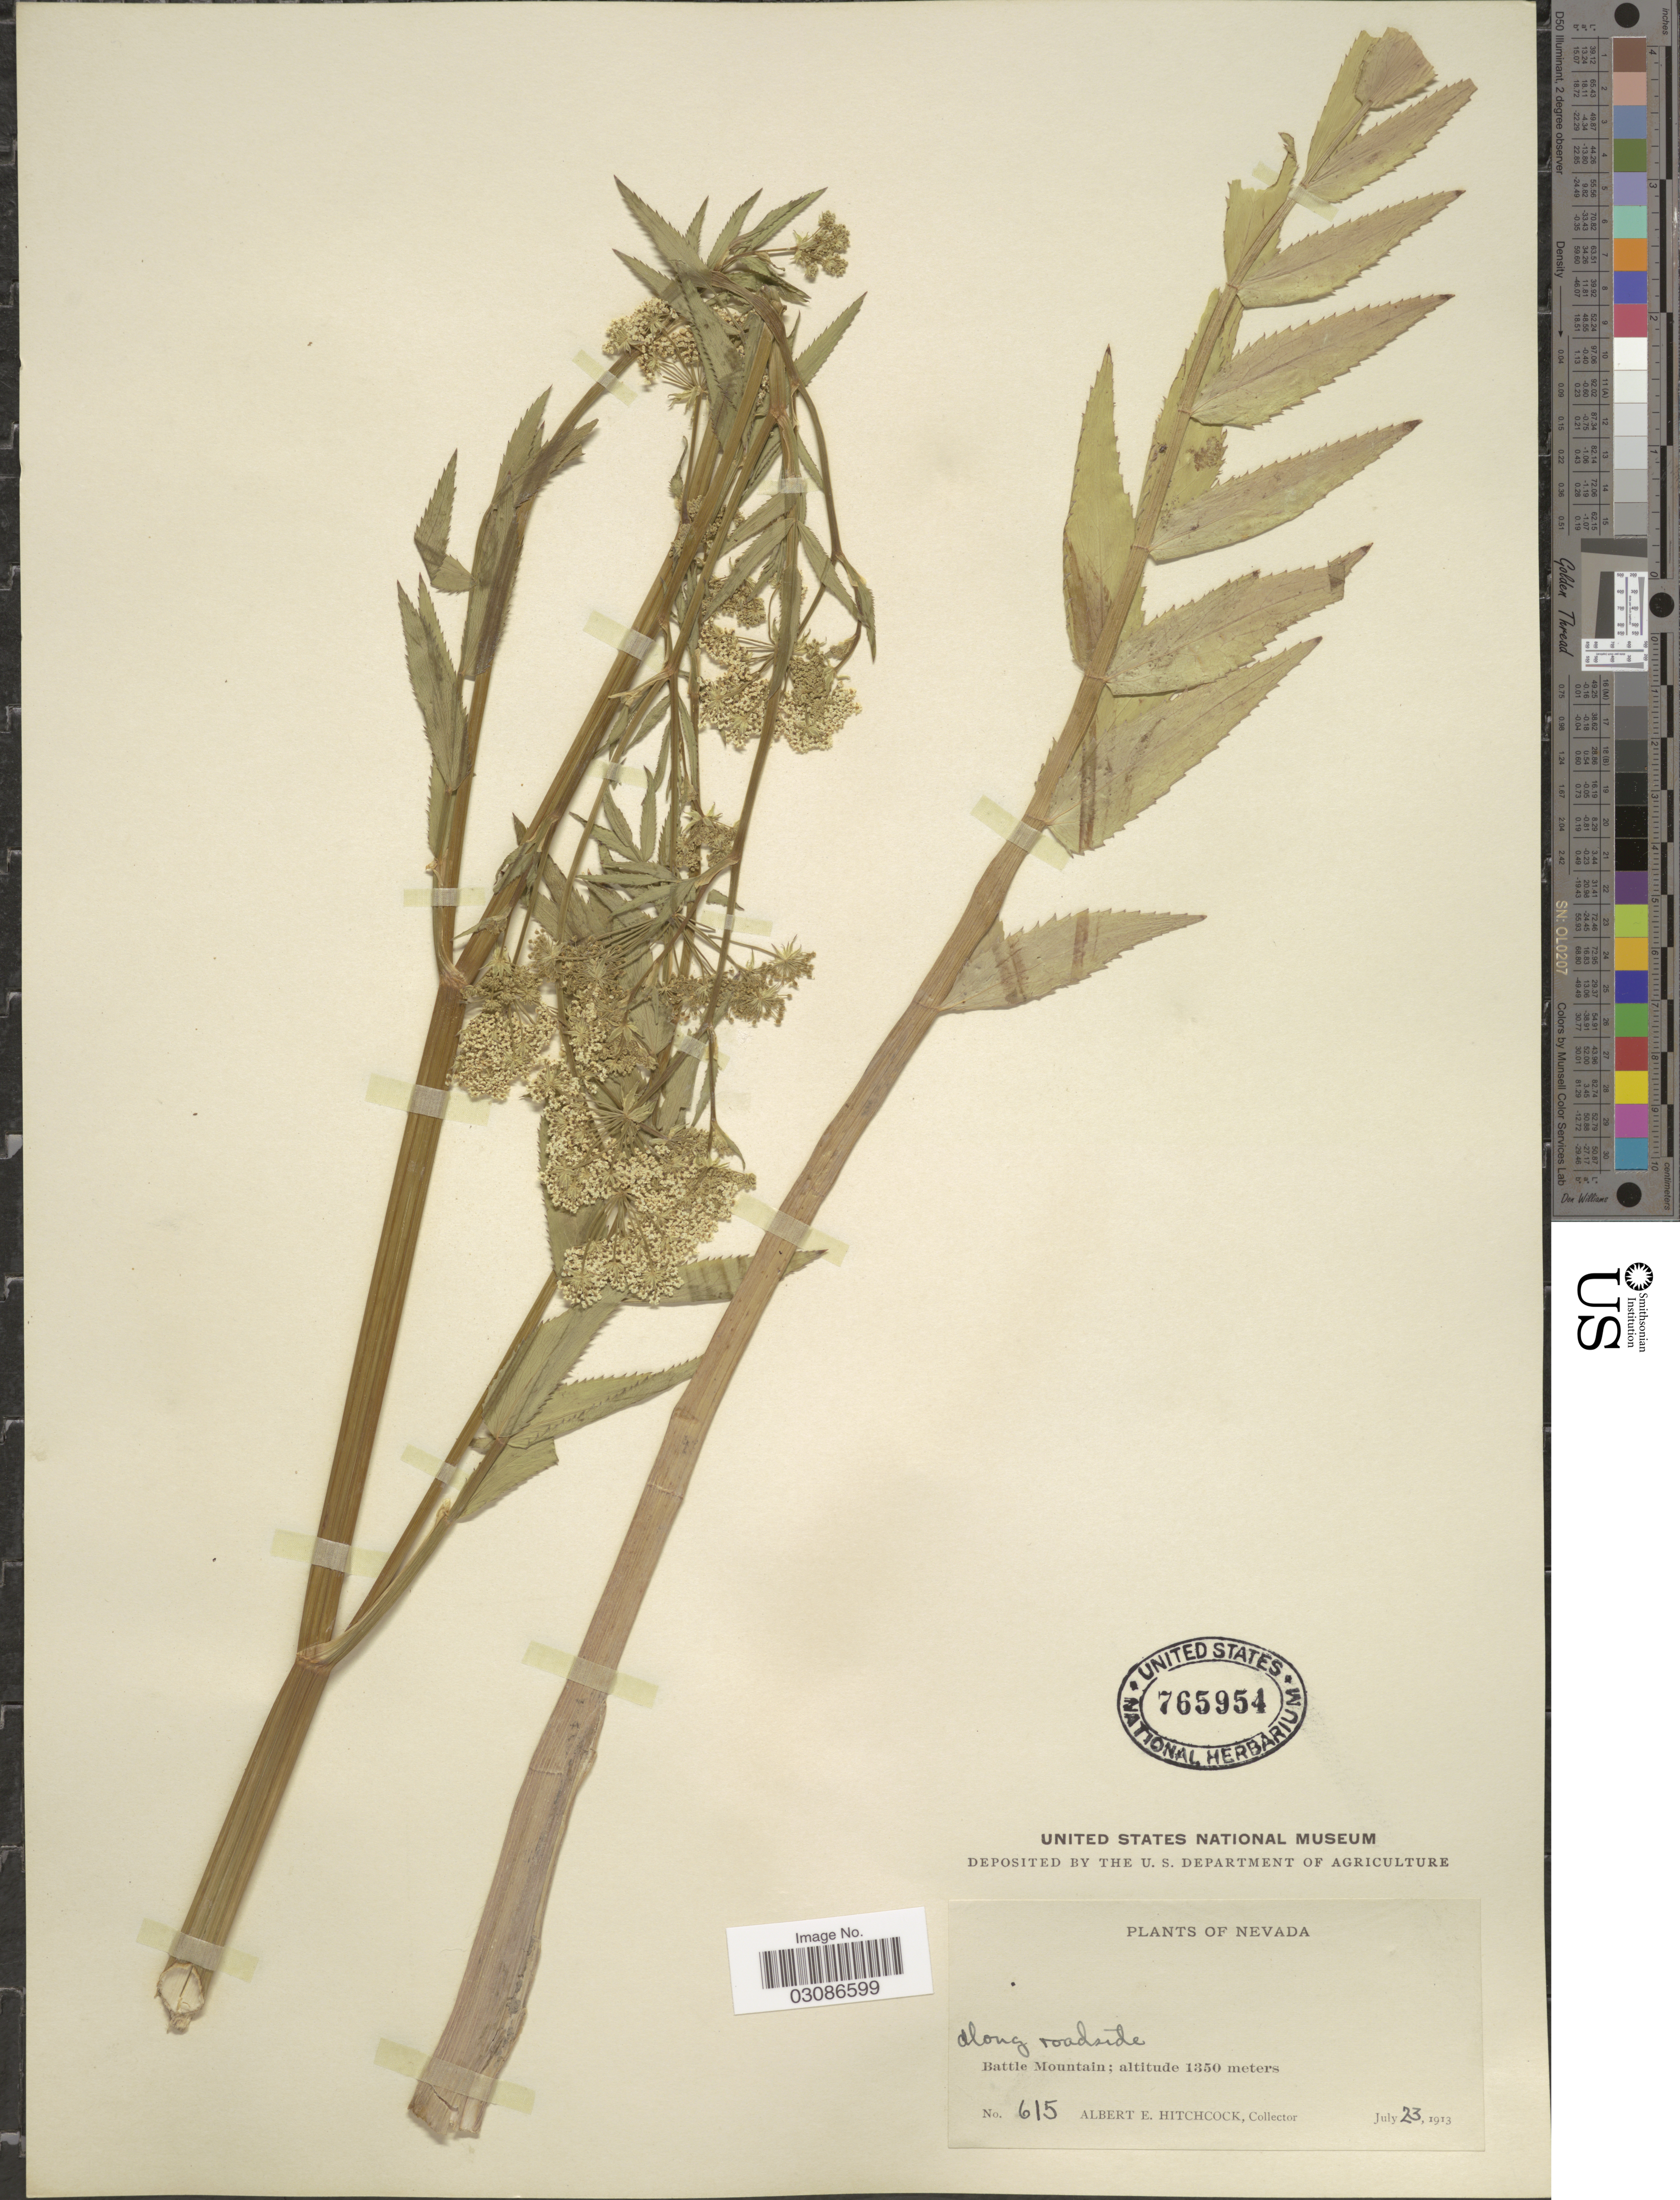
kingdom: Plantae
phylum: Tracheophyta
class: Magnoliopsida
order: Apiales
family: Apiaceae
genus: Sium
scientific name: Sium suave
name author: Walter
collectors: A. Hitchcock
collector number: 615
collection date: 1913-07-23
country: United States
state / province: Nevada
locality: Battle Mountain, along roadside.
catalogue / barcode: US 765954